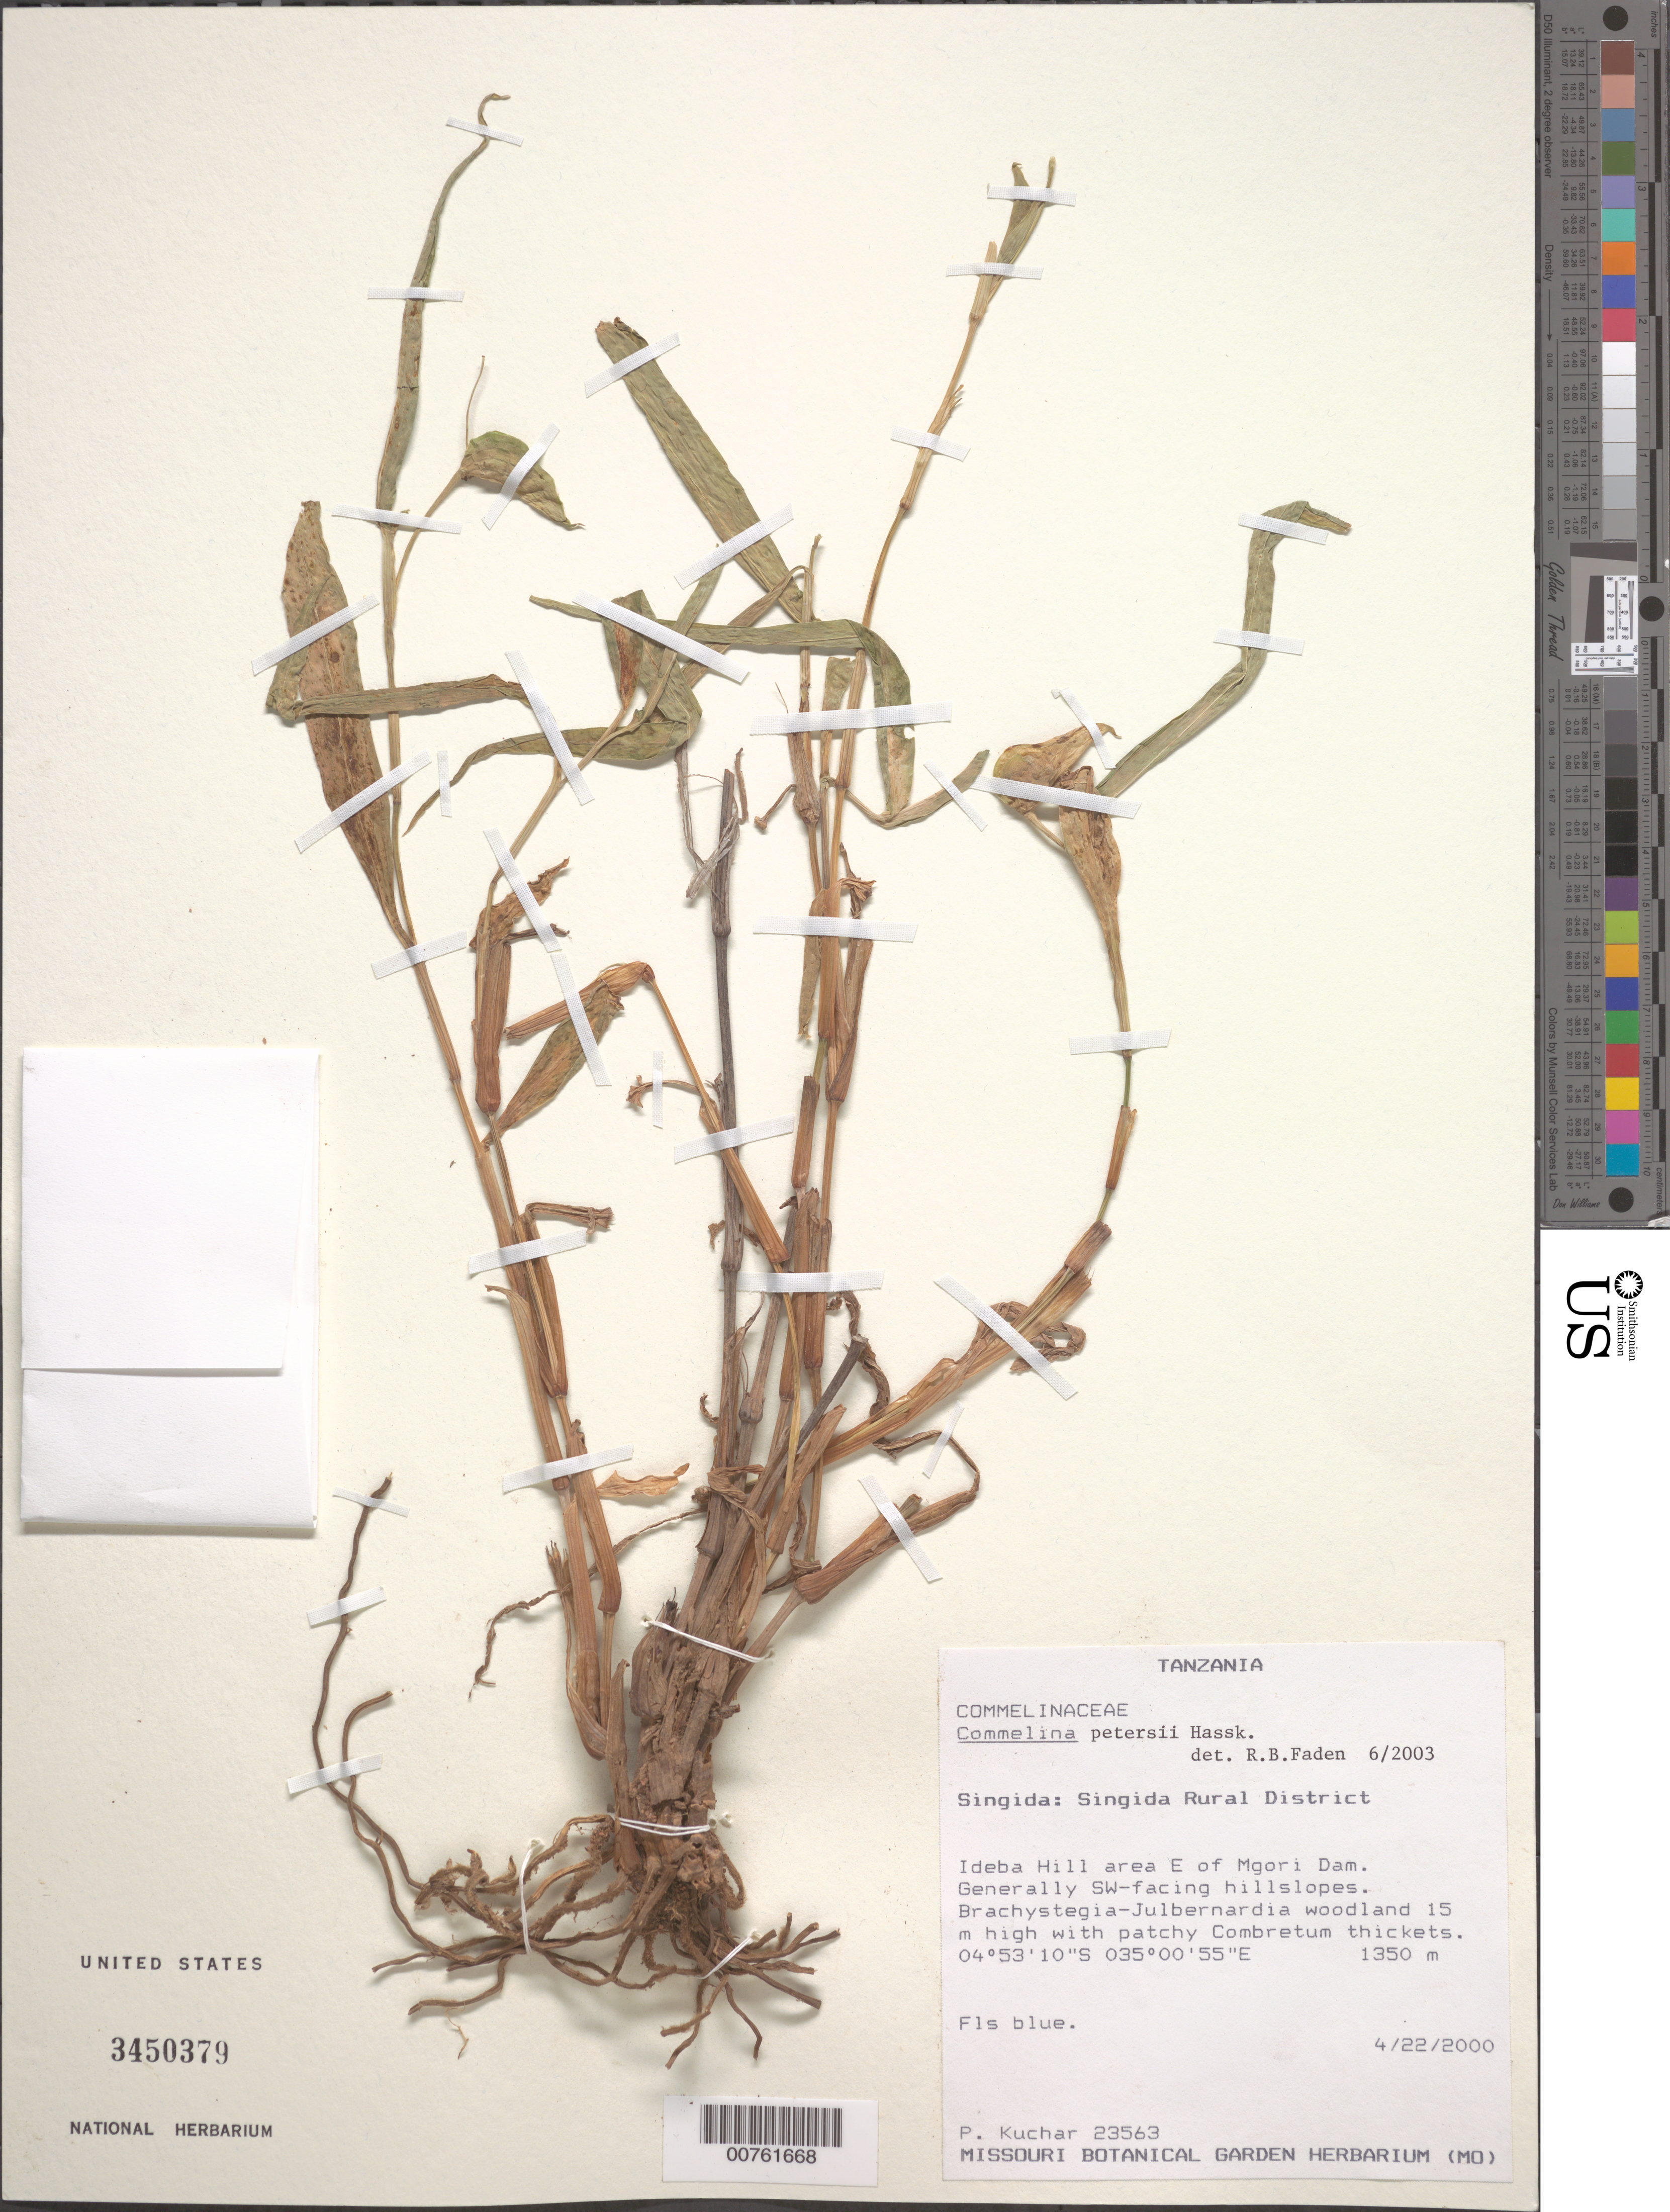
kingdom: Plantae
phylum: Tracheophyta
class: Liliopsida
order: Commelinales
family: Commelinaceae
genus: Commelina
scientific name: Commelina petersii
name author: Hassk.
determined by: Faden, Robert B., (US), Smithsonian Institution - National Museum of Natural History (UNITED STATES)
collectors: P. Kuchar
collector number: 23563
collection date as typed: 22 Apr 2000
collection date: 2000-04-22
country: Tanzania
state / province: Singida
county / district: Singida Rural District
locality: Ibeba Hill area E of Mgori Dam.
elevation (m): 1350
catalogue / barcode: US 3450379